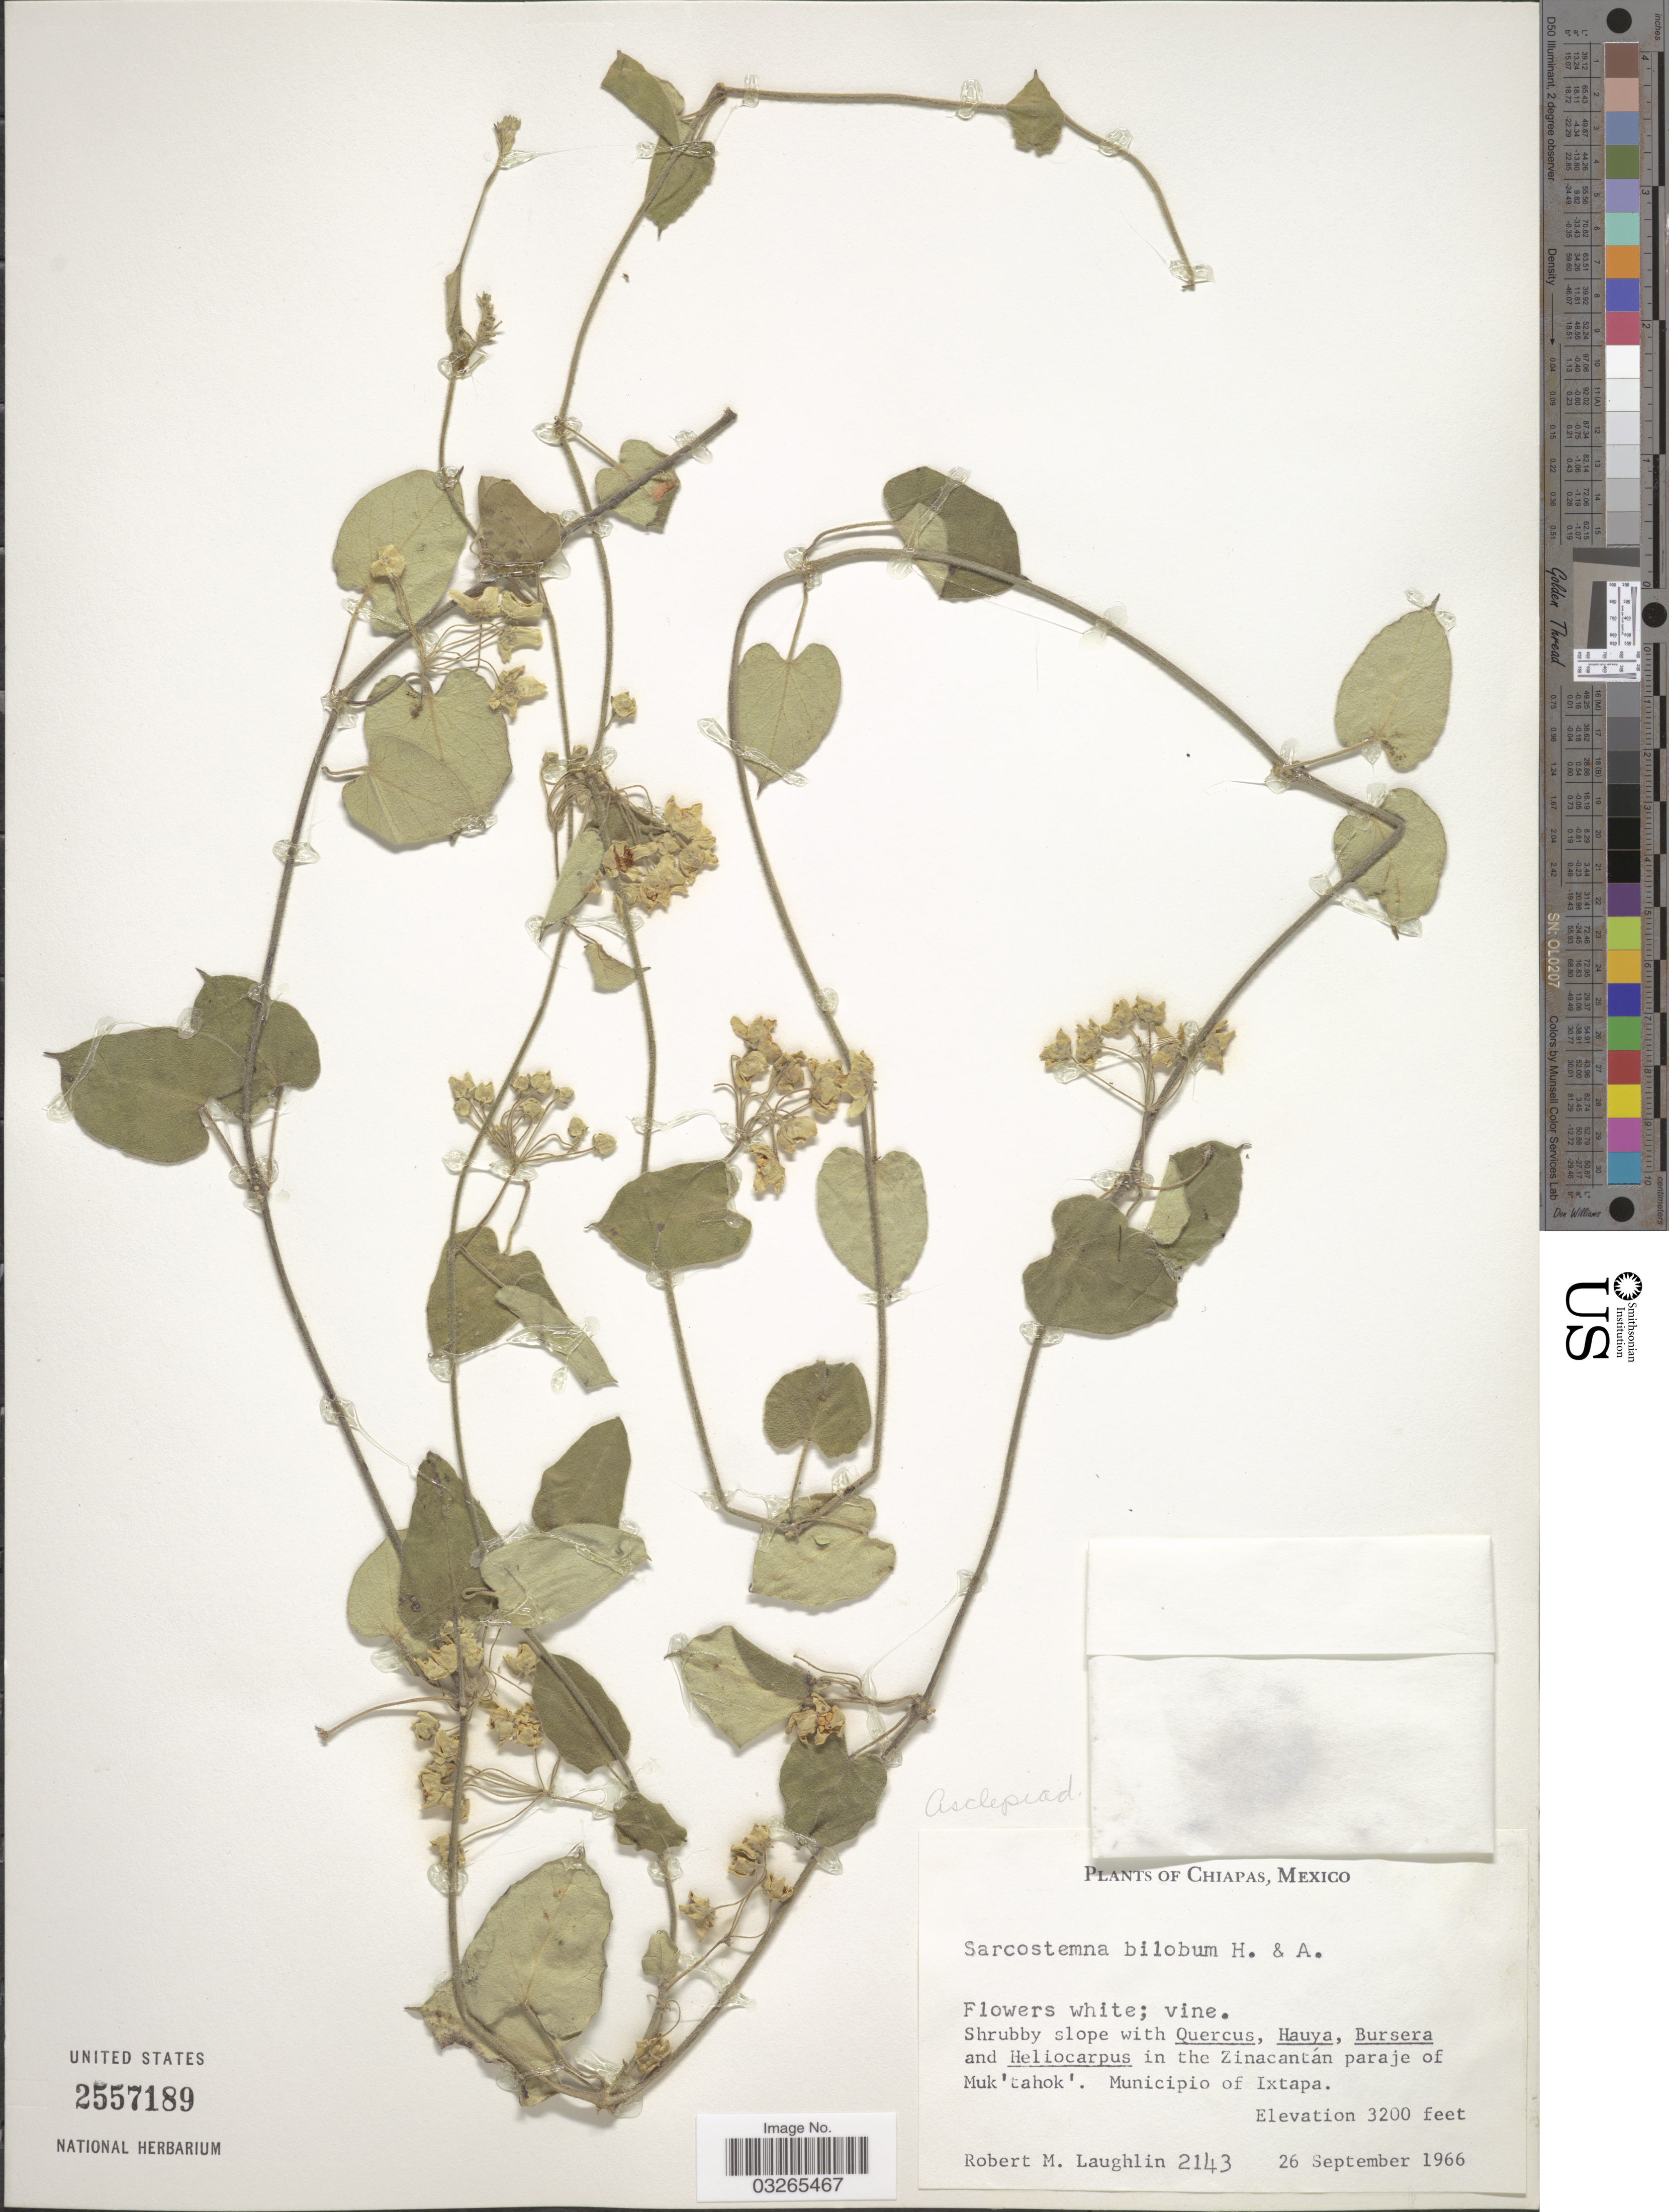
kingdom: Plantae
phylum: Tracheophyta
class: Magnoliopsida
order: Gentianales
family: Apocynaceae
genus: Sarcostemma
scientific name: Sarcostemma bilobum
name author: Hook. & Arn.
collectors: R. M. Laughlin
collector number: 2143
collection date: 1966-09-26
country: Mexico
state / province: Chiapas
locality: In the Zinacantán paraje of Muk'tahok'. Municipio of Ixtapa.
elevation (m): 975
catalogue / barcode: US 2557189